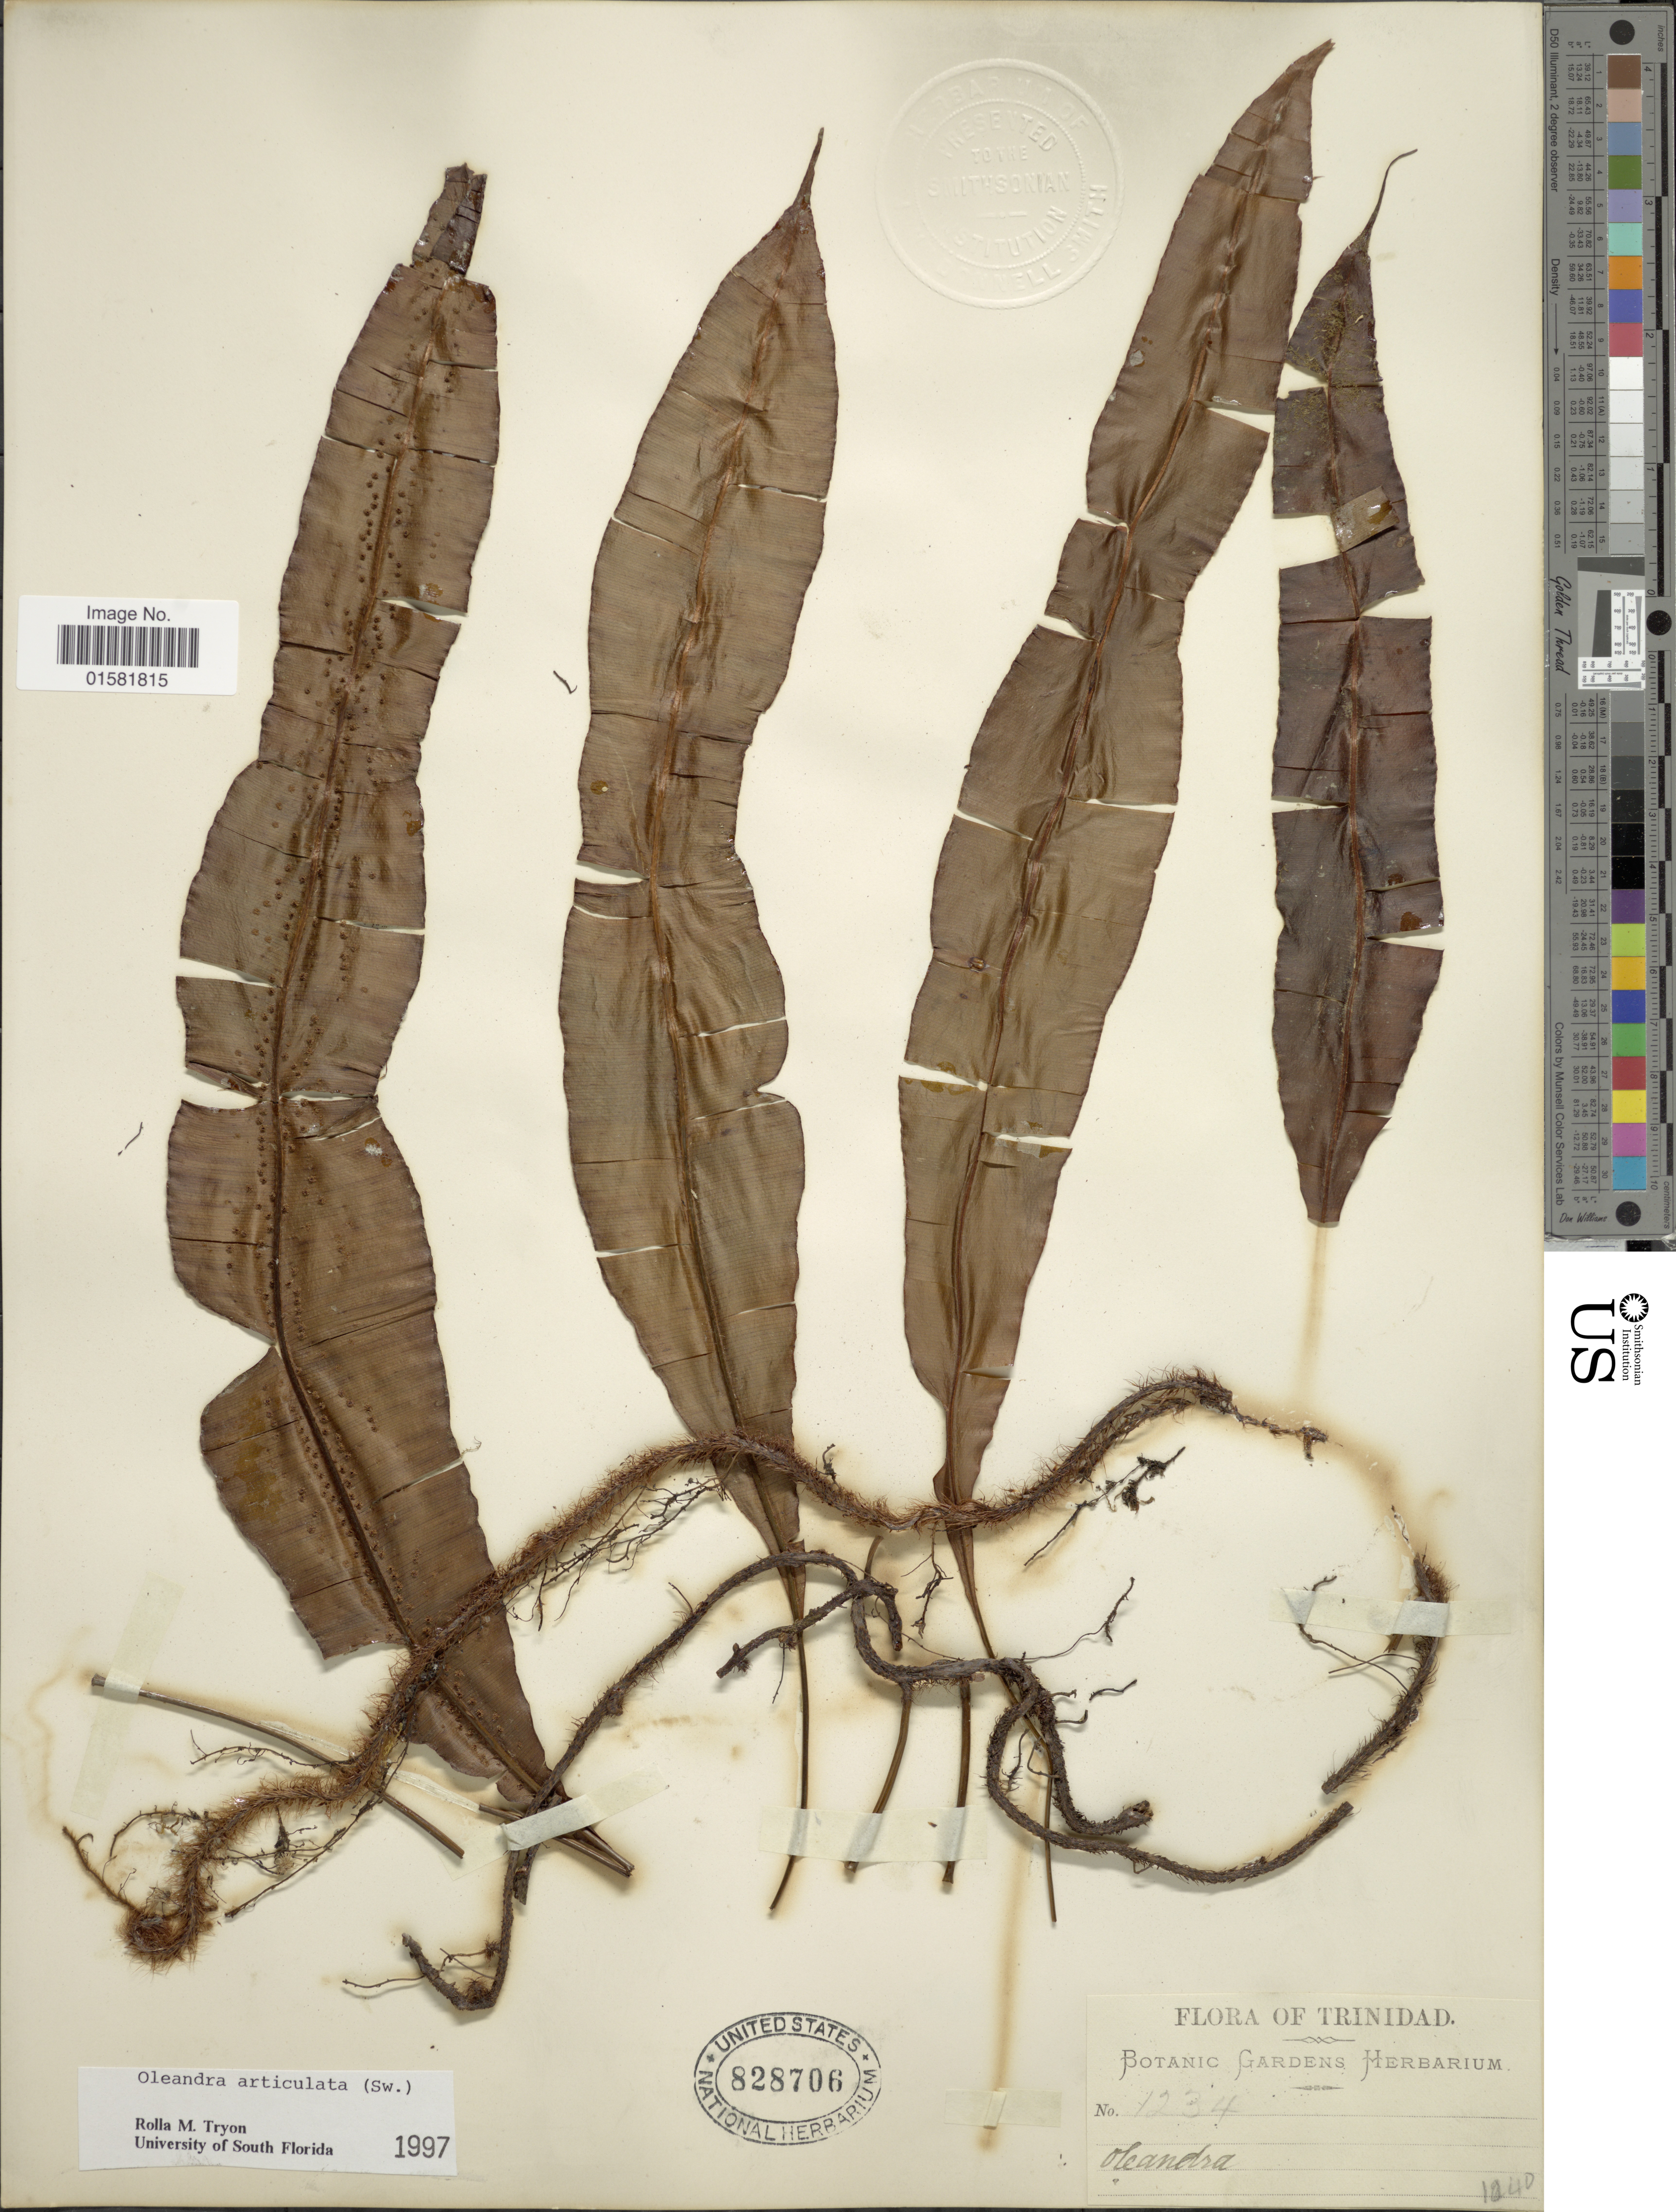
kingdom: Plantae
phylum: Tracheophyta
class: Polypodiopsida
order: Polypodiales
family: Oleandraceae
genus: Oleandra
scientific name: Oleandra articulata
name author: (Sw.) C. Presl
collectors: Botanic Gardens Herbarium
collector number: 1234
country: Trinidad and Tobago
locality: Trinidad.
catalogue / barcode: US 828706